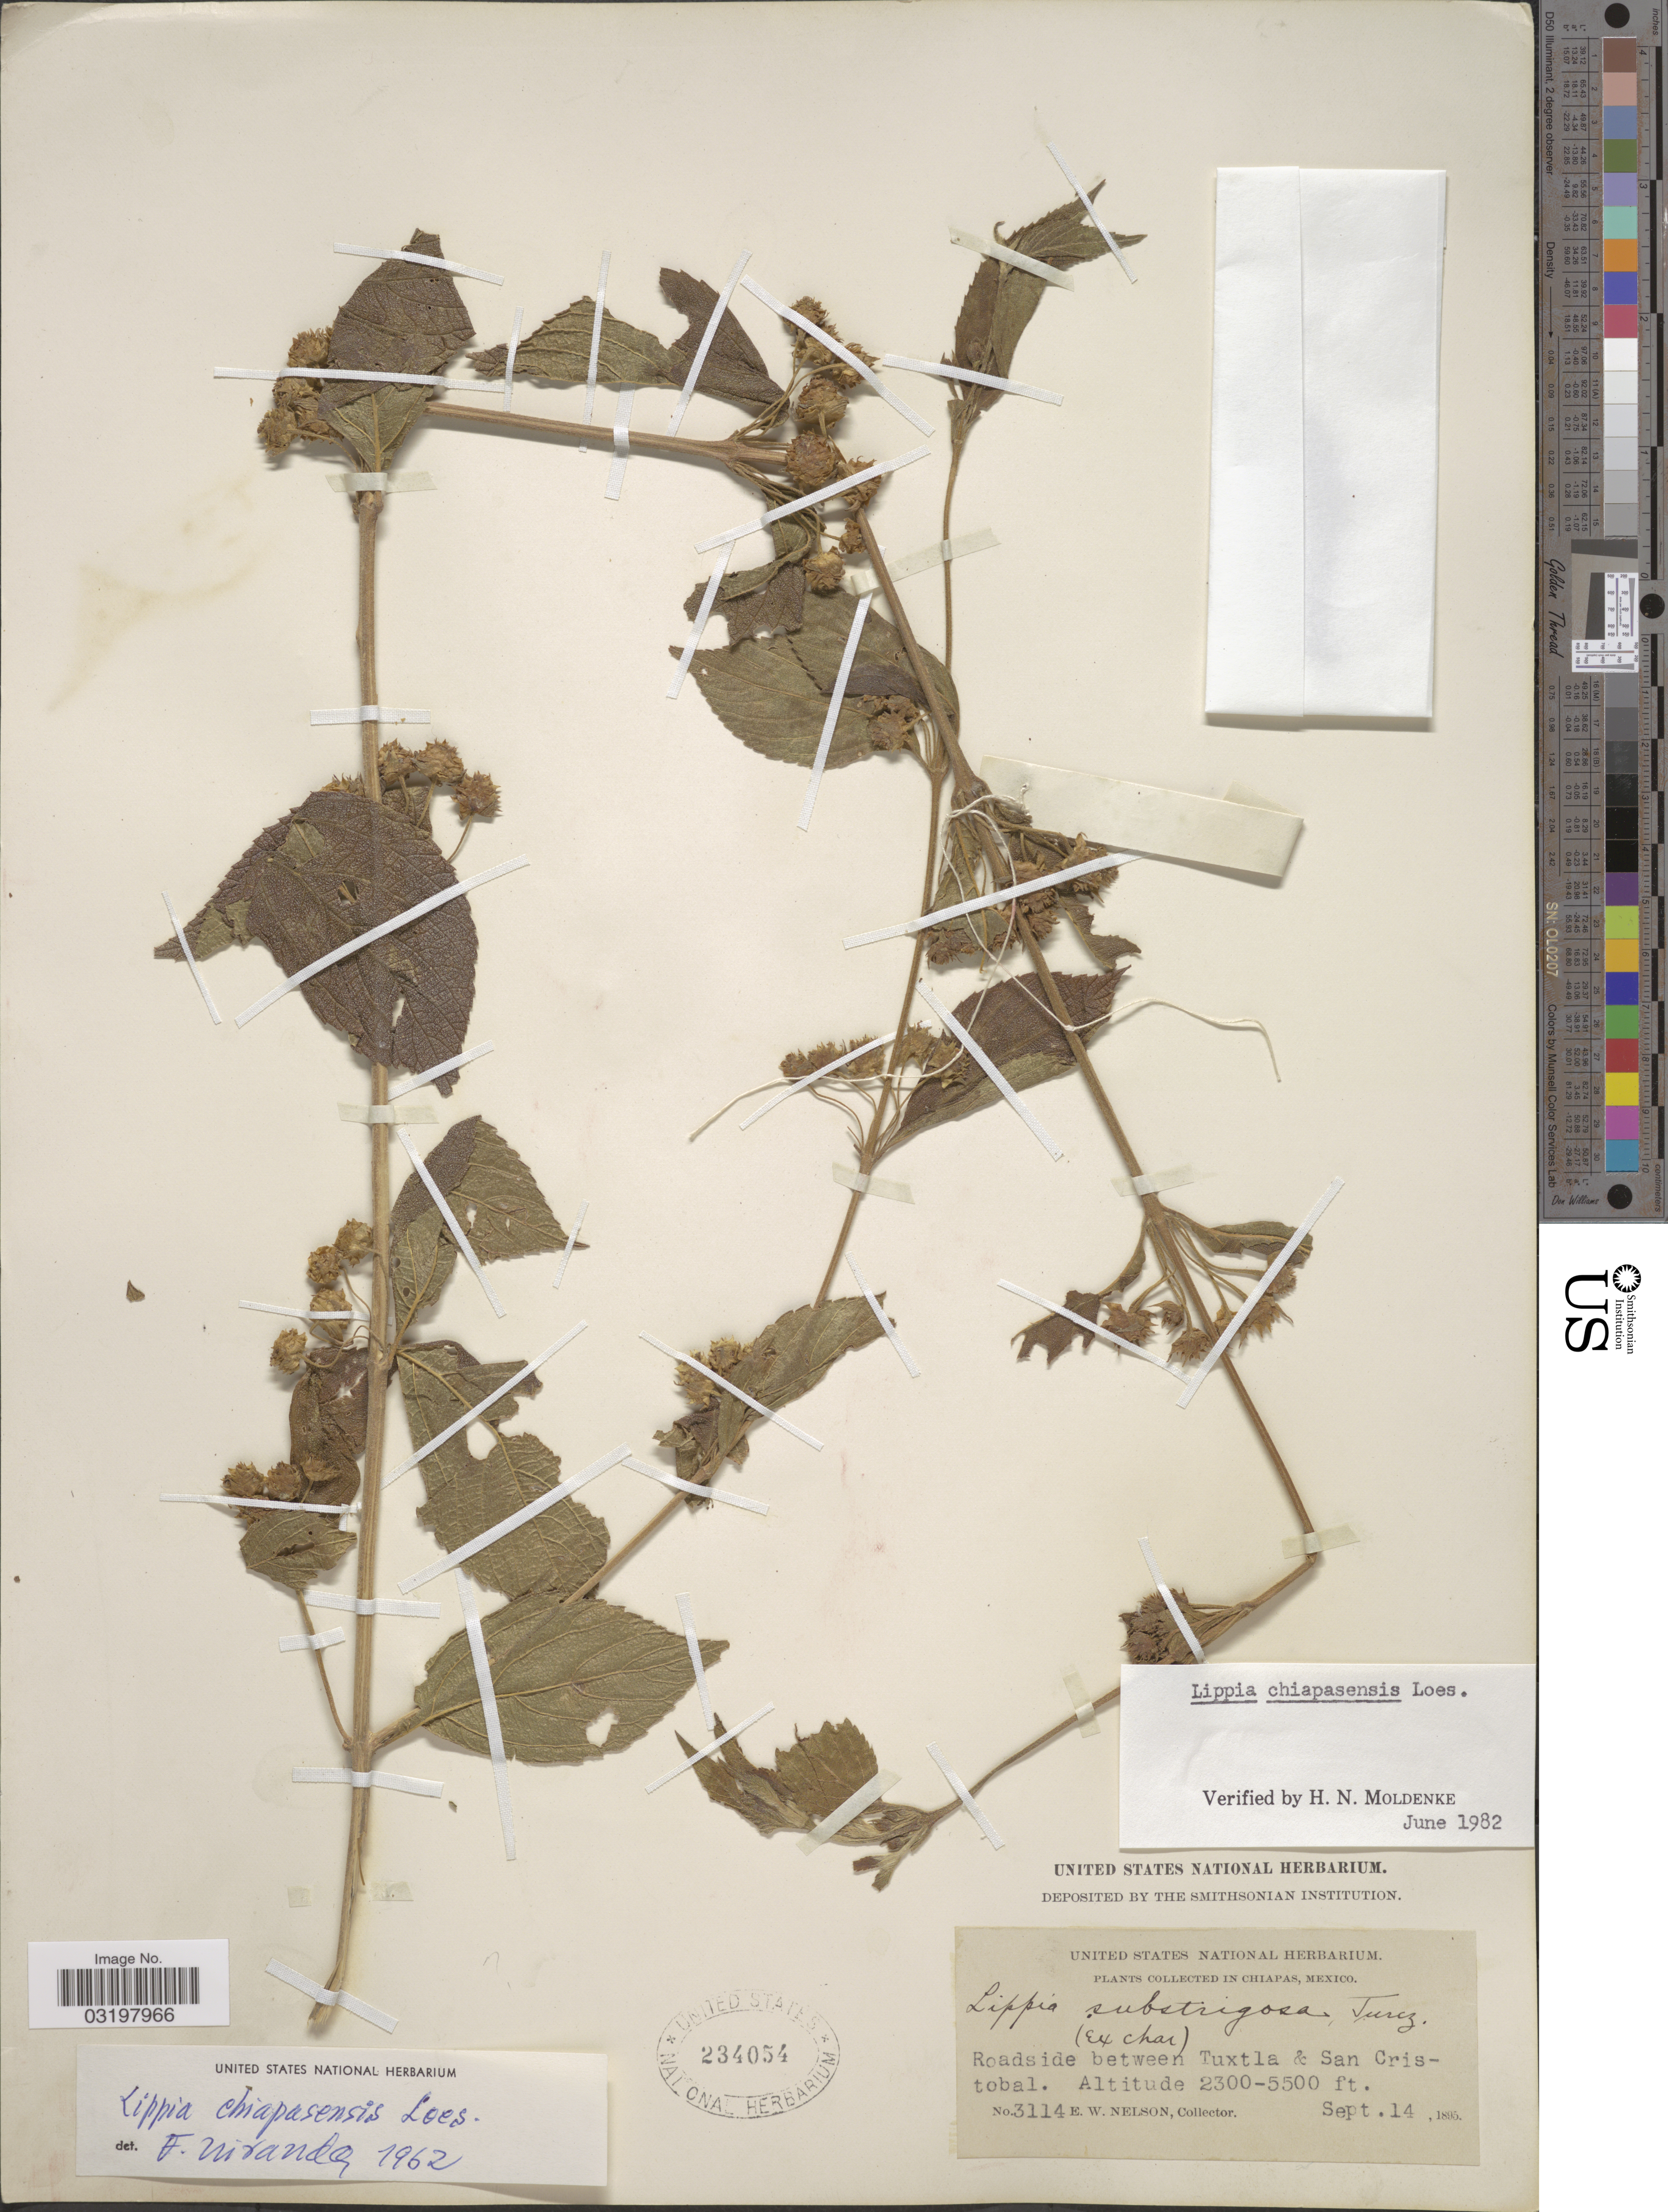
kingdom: Plantae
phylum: Tracheophyta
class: Magnoliopsida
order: Lamiales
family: Verbenaceae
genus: Lippia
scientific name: Lippia chiapasensis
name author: Loes.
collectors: E. W. Nelson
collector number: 3114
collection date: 1895-09-14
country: Mexico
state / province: Chiapas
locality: Roadside between Tuxtla & San Cristobal.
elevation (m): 701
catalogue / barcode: US 234054